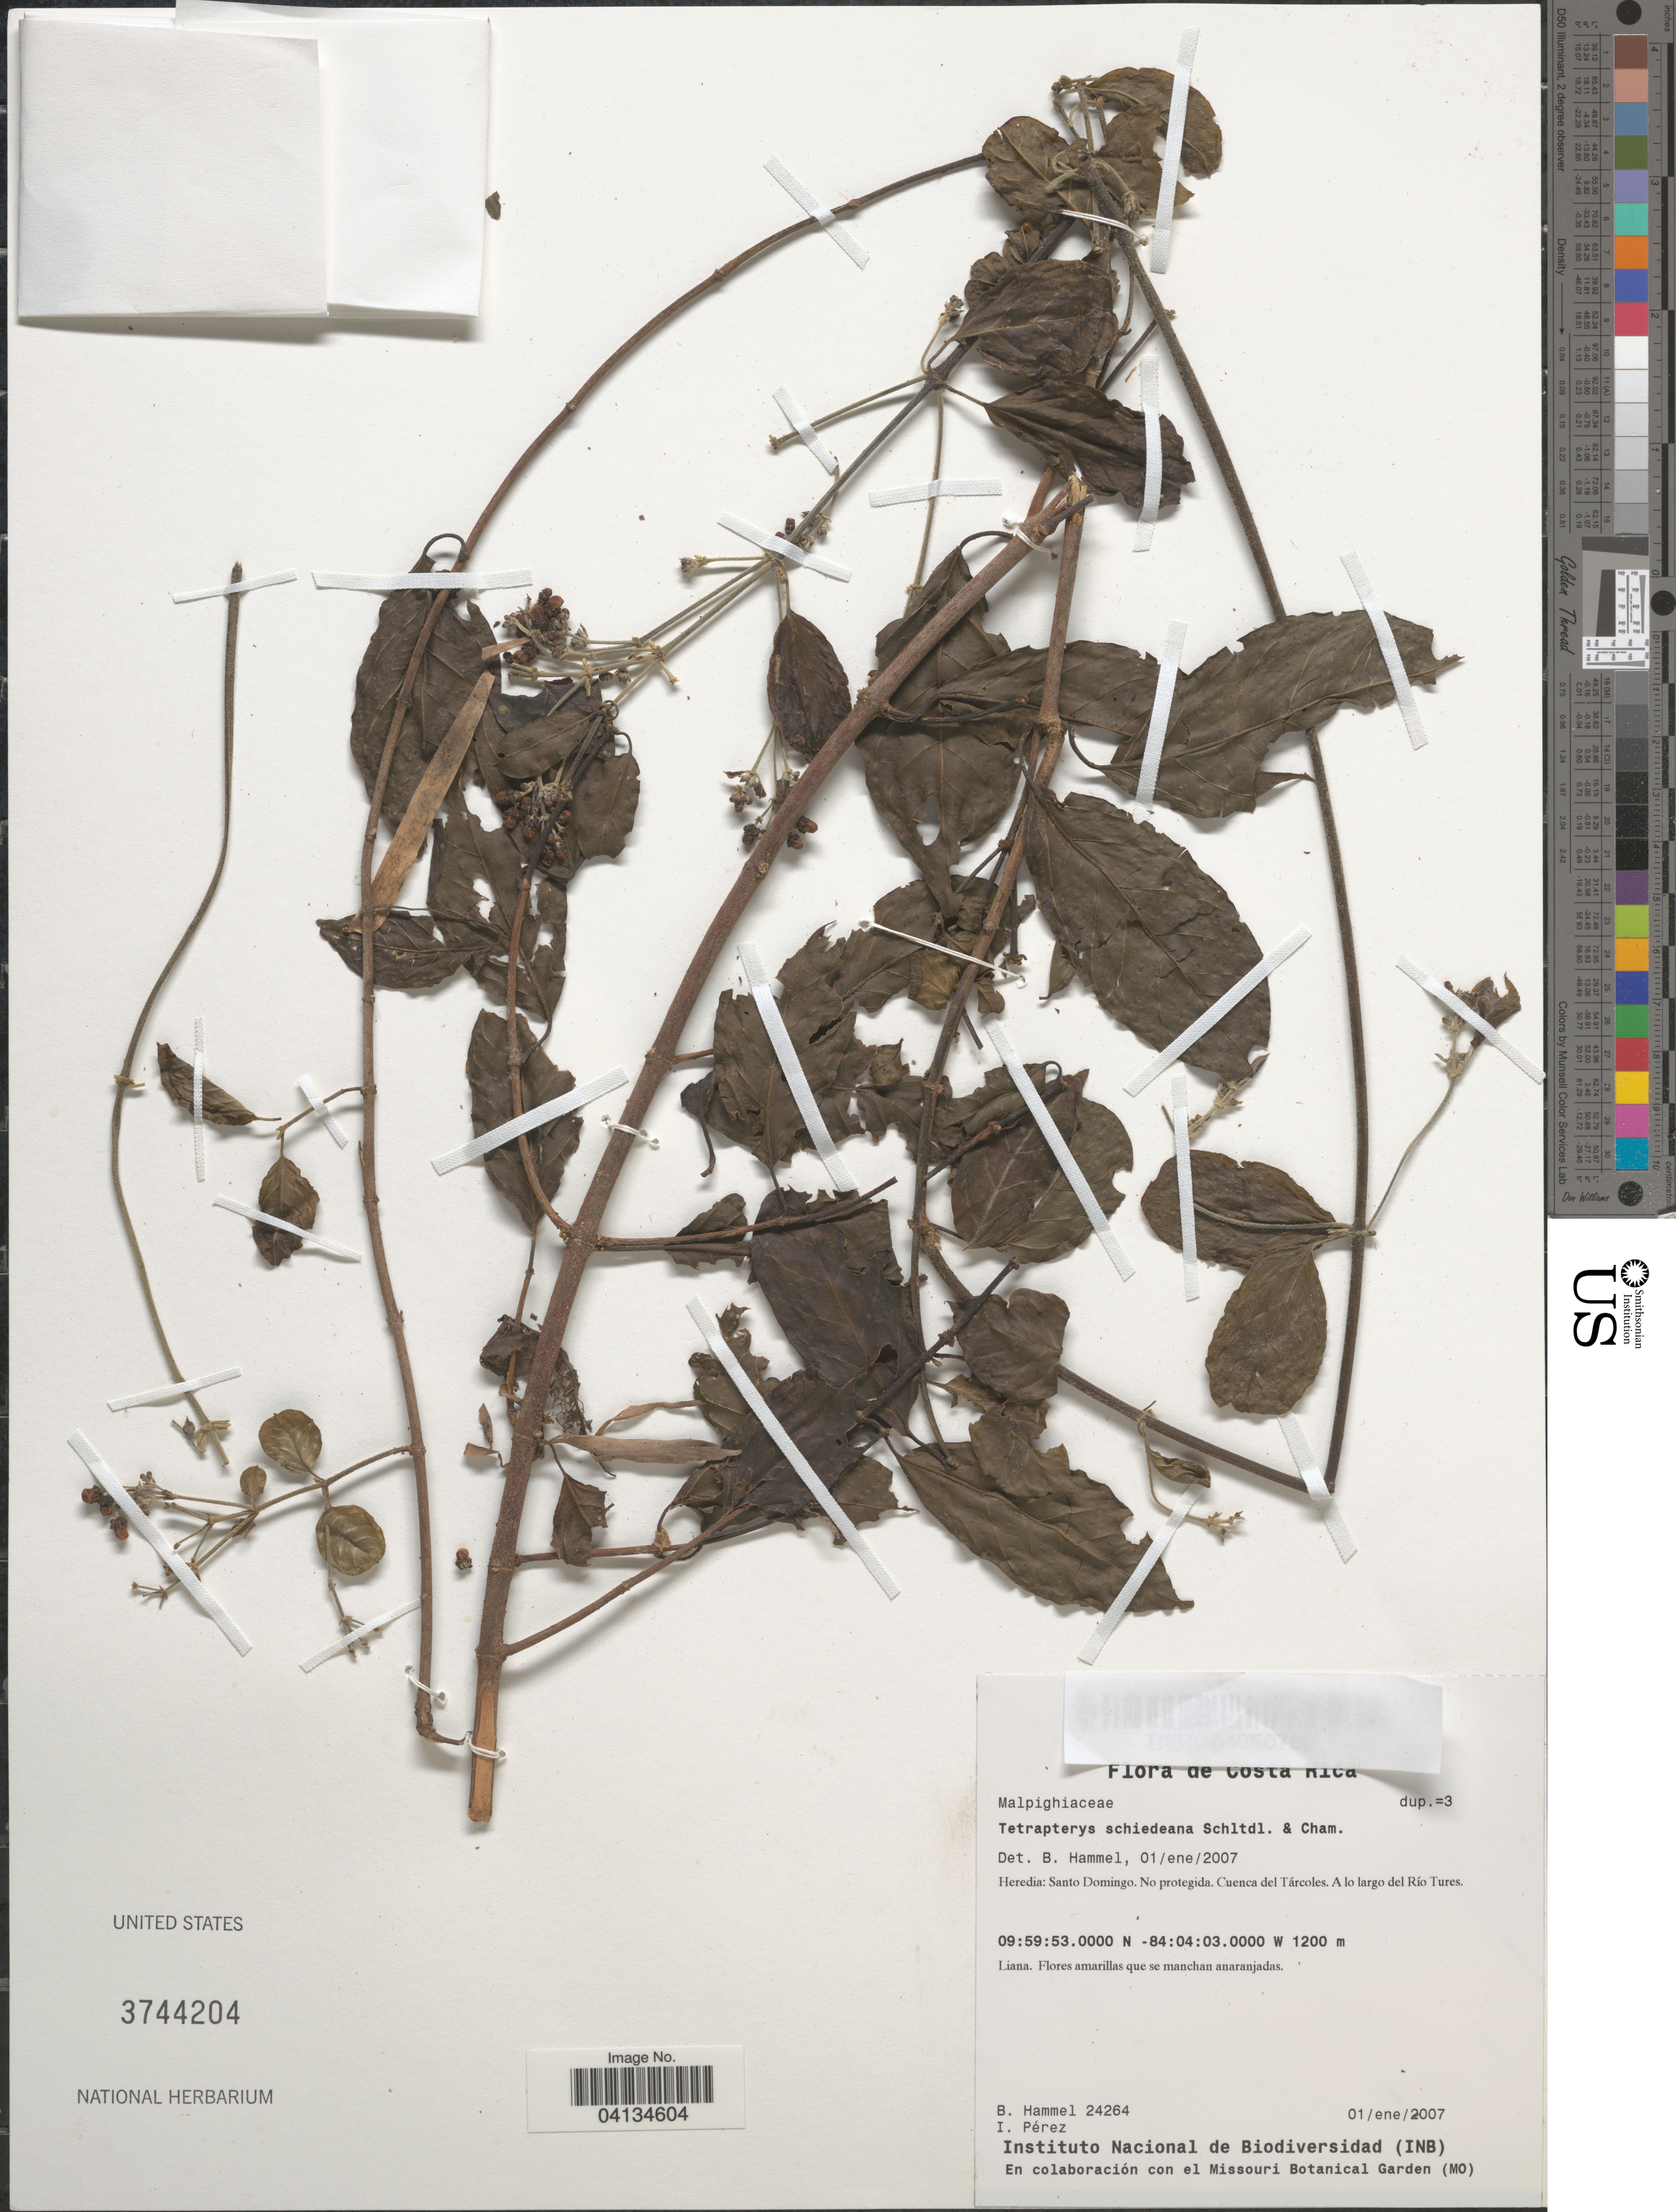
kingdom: Plantae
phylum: Tracheophyta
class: Magnoliopsida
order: Malpighiales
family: Malpighiaceae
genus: Tetrapterys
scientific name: Tetrapterys schiedeana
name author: Schltdl. & Cham.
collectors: B. Hammel & I. Pérez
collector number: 24264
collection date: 2007-01-01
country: Costa Rica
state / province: Heredia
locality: Santo Domingo. No protegida. Cuenca del Tárcoles. A lo largo del Río Tures.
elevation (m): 1200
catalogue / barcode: US 3744204